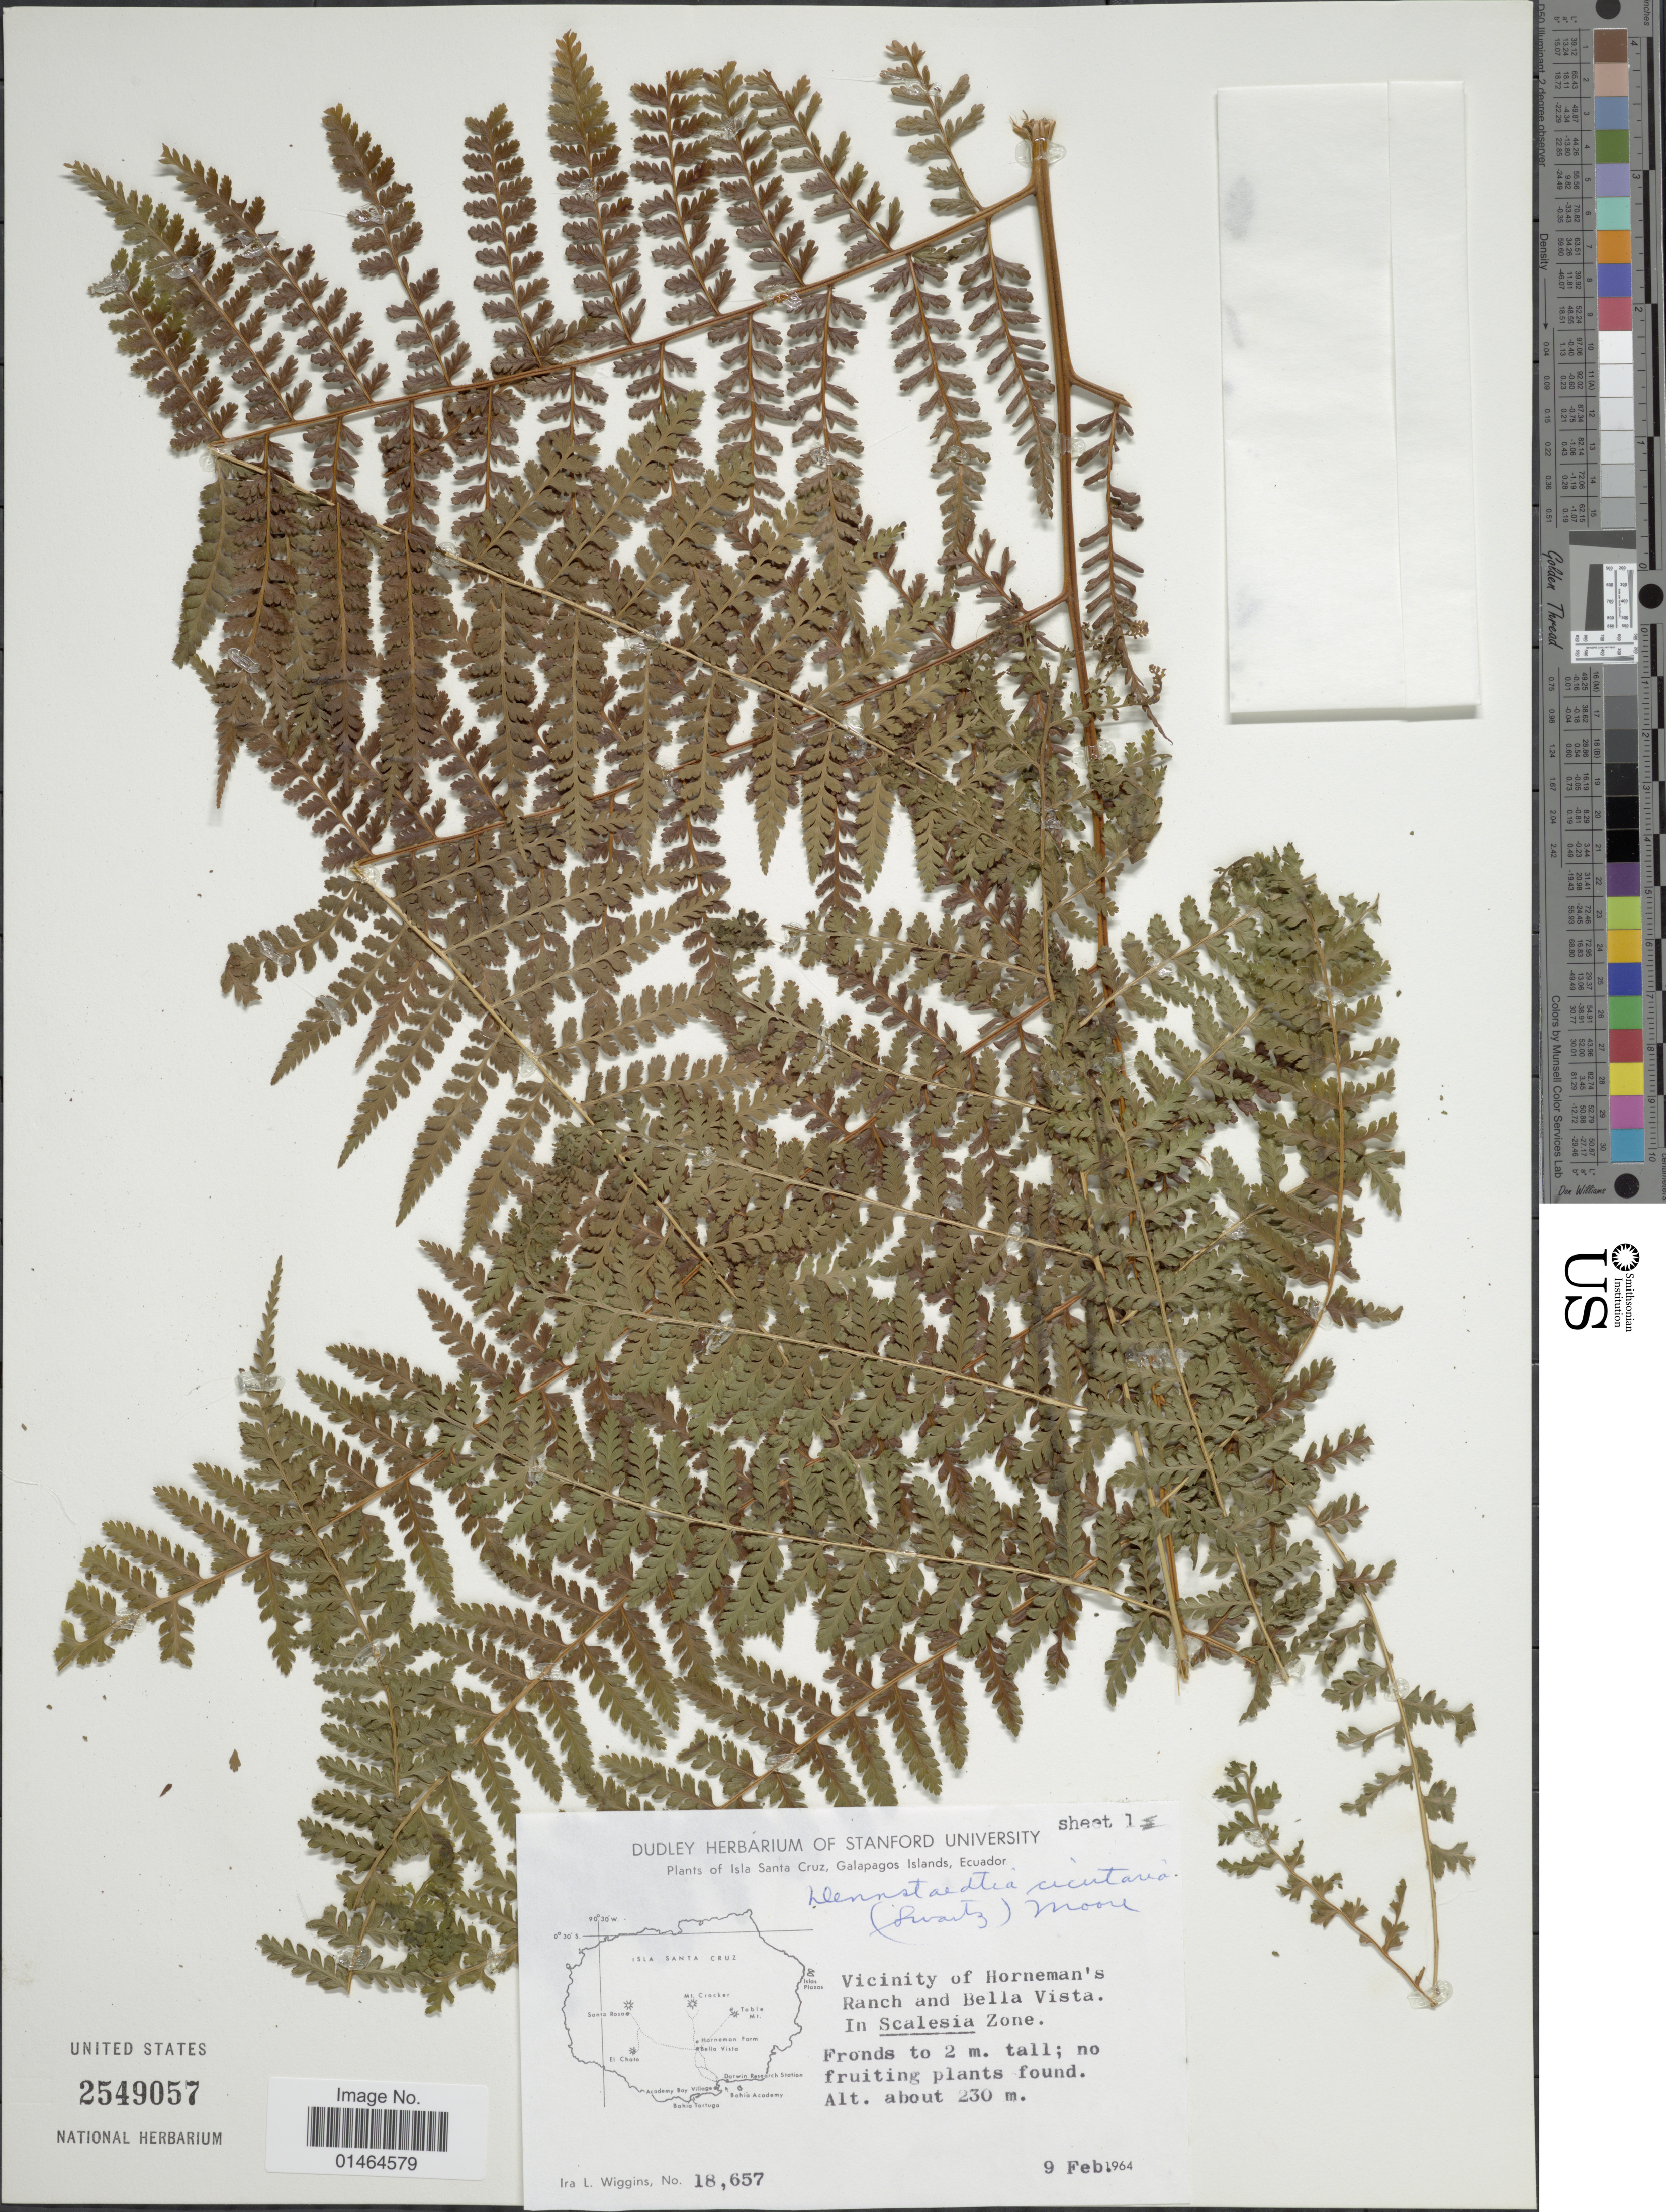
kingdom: Plantae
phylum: Tracheophyta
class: Polypodiopsida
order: Polypodiales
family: Dennstaedtiaceae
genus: Dennstaedtia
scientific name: Dennstaedtia cicutaria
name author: (Sw.) T. Moore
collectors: I. L. Wiggins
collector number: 18657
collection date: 1964-02-09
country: Ecuador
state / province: Colón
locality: Isla Santa Cruz, Galapagos Islands. Vicinity of Horneman's Ranch and Bella Vista. In Scalesia Zone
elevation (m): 230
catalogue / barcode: US 2549057